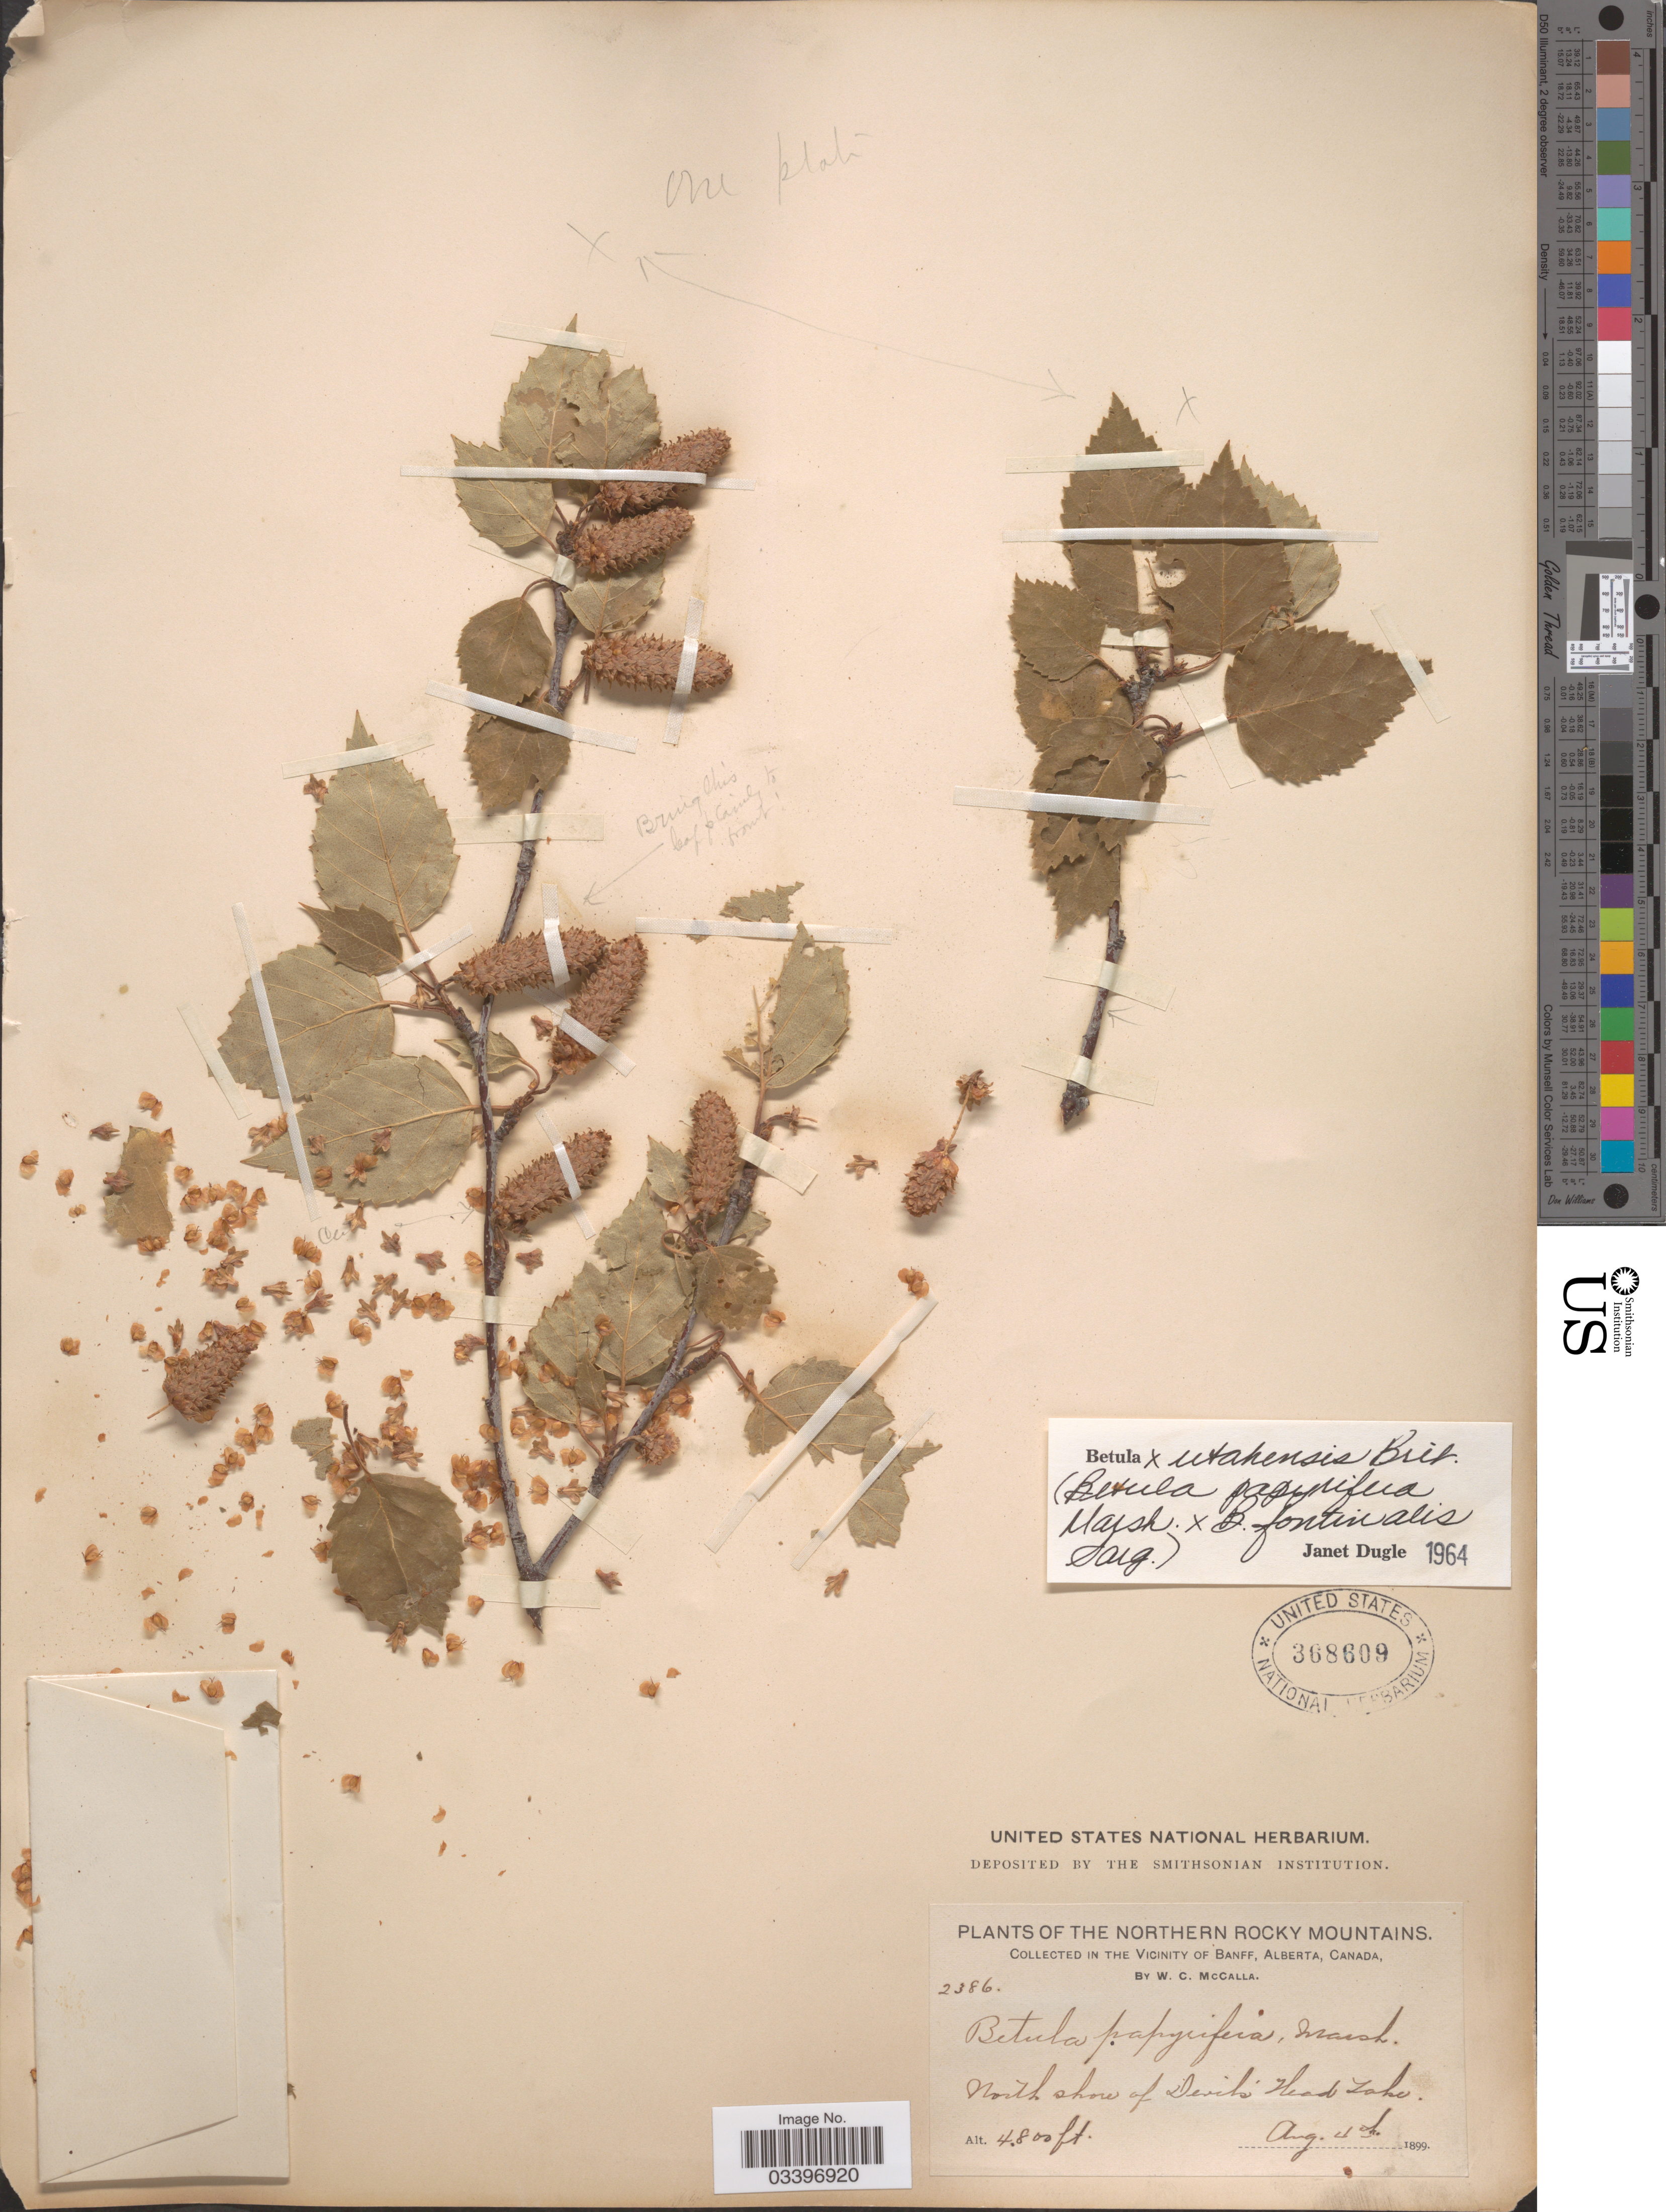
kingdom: Plantae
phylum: Tracheophyta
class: Magnoliopsida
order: Fagales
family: Betulaceae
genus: Betula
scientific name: Betula x utahensis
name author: Britton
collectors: W. McCalla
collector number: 2386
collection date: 1899-08-04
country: Canada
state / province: Alberta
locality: Northern Rocky Mountains. Vicinity of Banff. North shore of Devil's Head Lake.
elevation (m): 1463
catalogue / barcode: US 368609